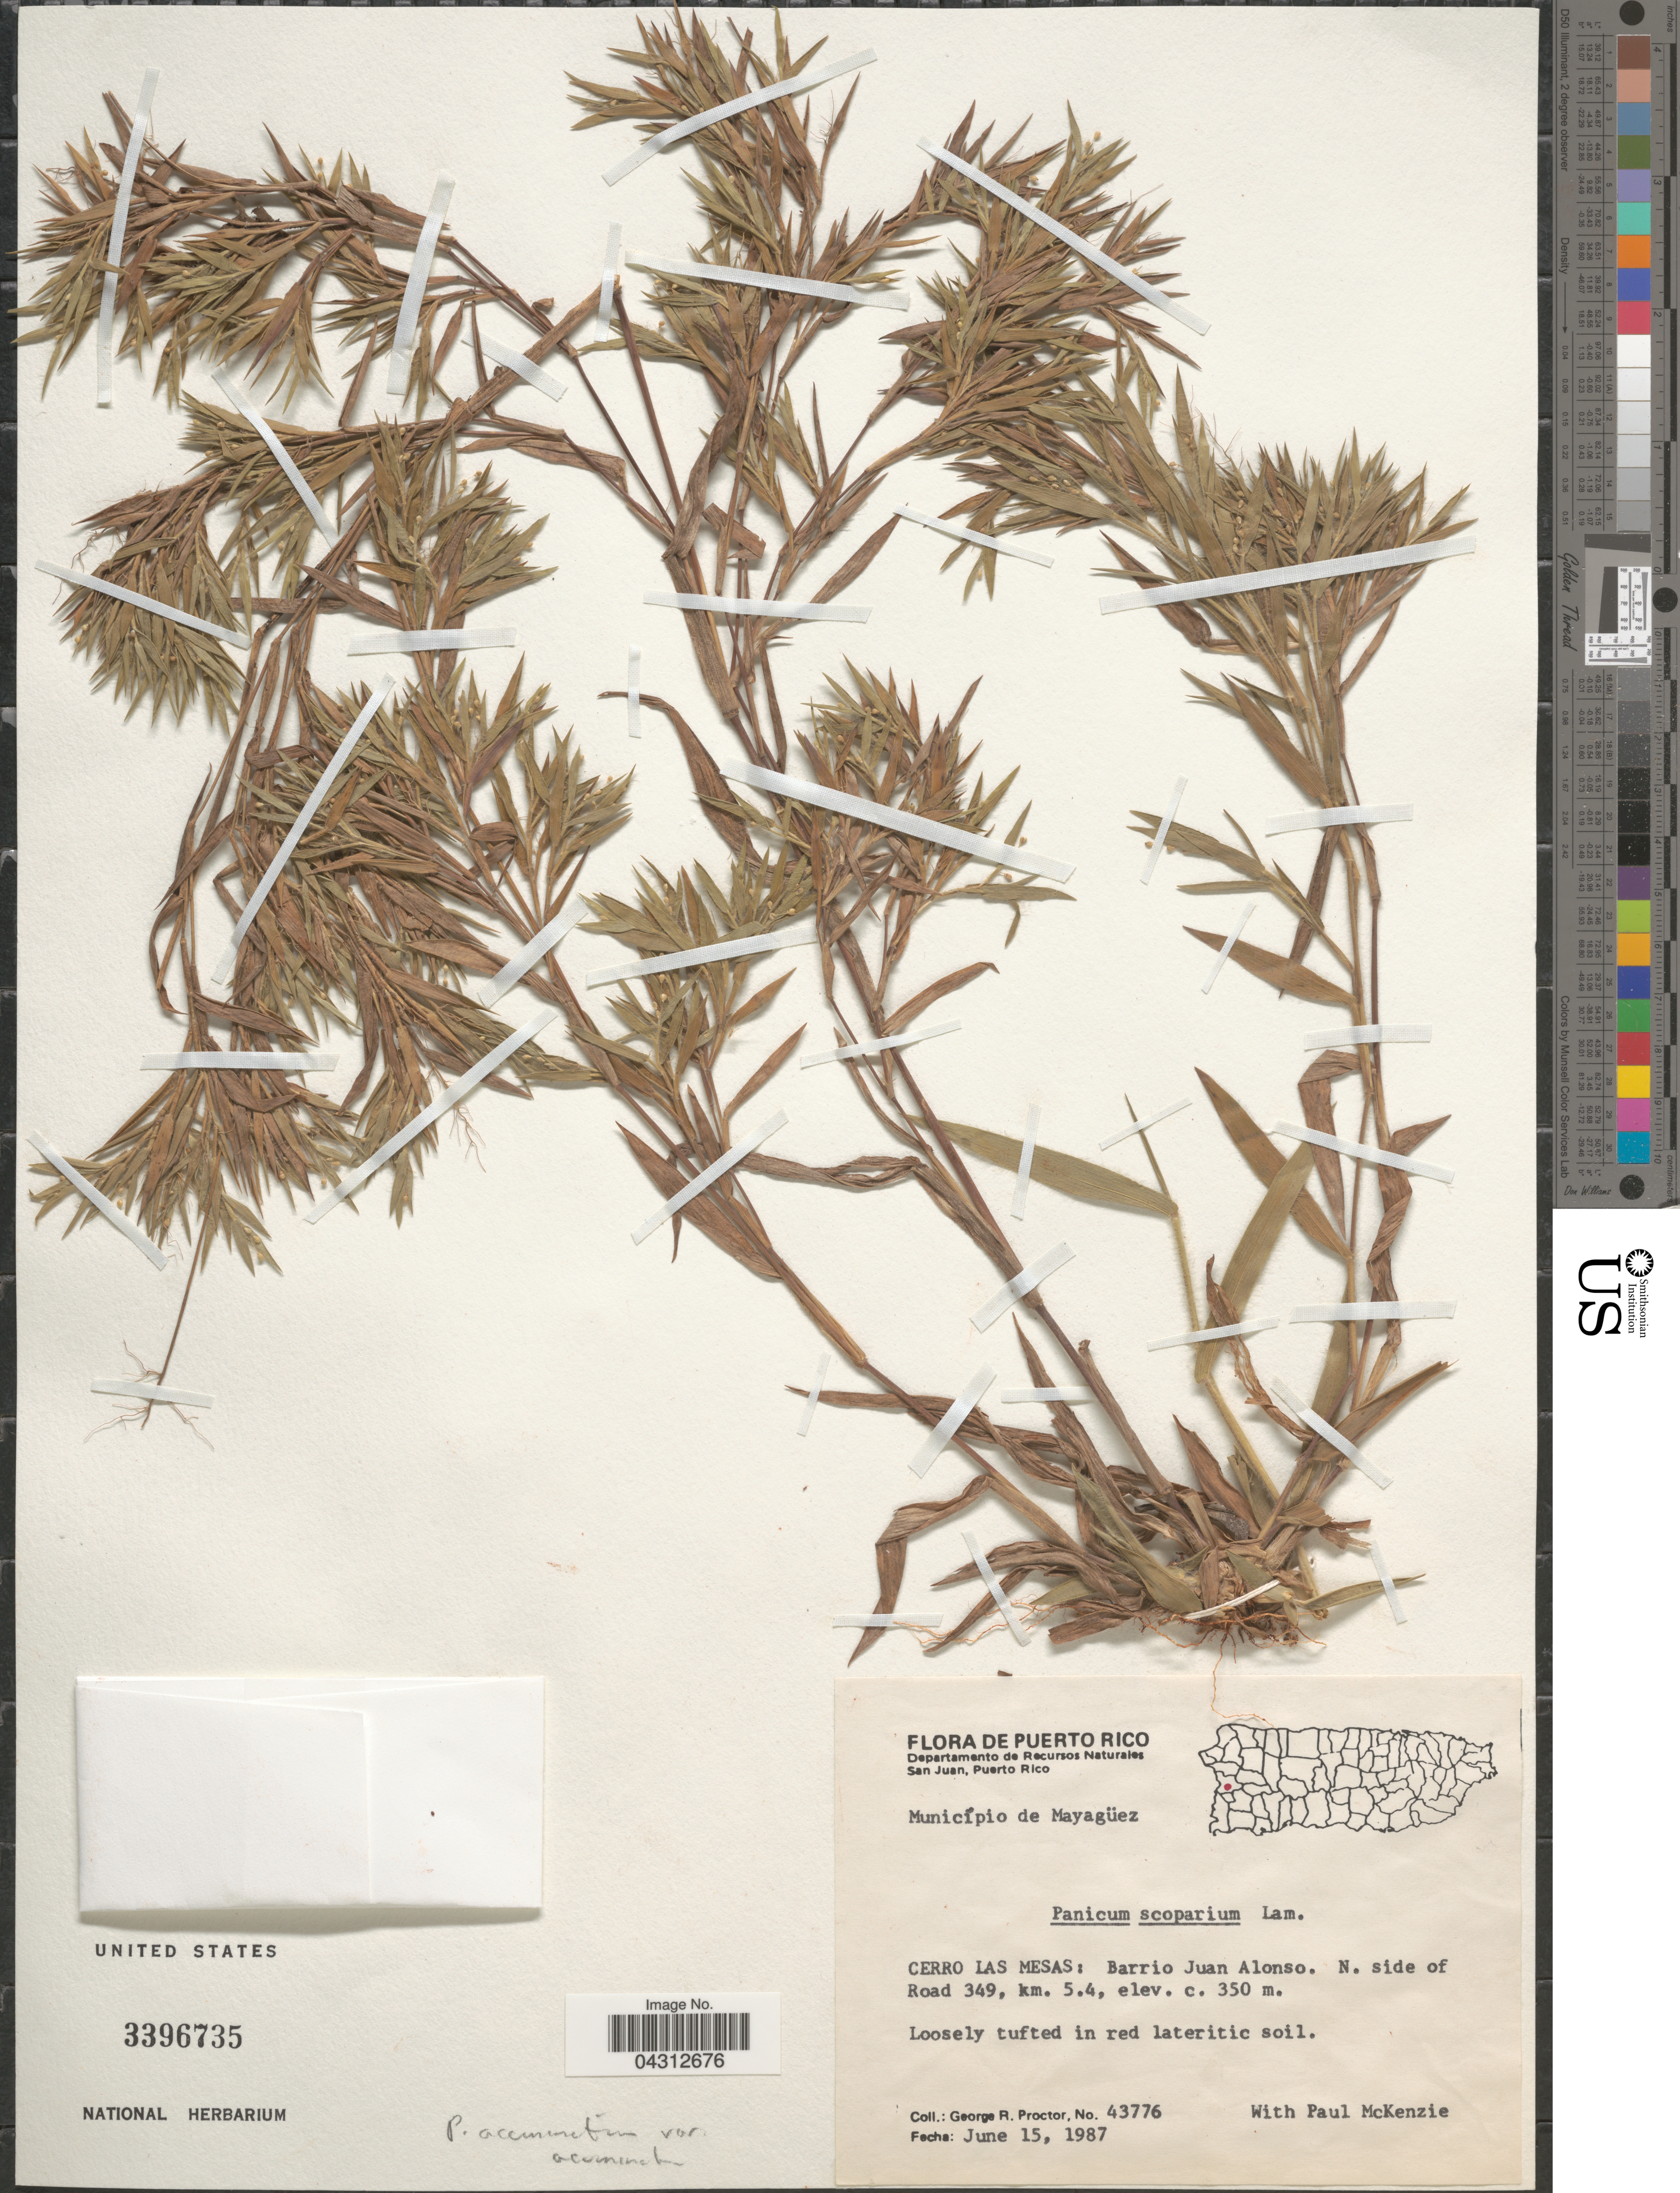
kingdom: Plantae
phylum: Tracheophyta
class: Liliopsida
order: Poales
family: Poaceae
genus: Dichanthelium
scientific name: Dichanthelium scoparium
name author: (Lam.) Gould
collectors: G. R. Proctor & P. McKenzie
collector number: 43776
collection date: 1987-06-15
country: Puerto Rico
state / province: Mayagüez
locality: Departamento de Recursos Naturales San Juan, Puerto Rico. Município de Mayagüez. Cerro Las Mesas: Barrio Juan Alonso. N. side of Road 349, km. 5.4.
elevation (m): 350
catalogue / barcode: US 3396735